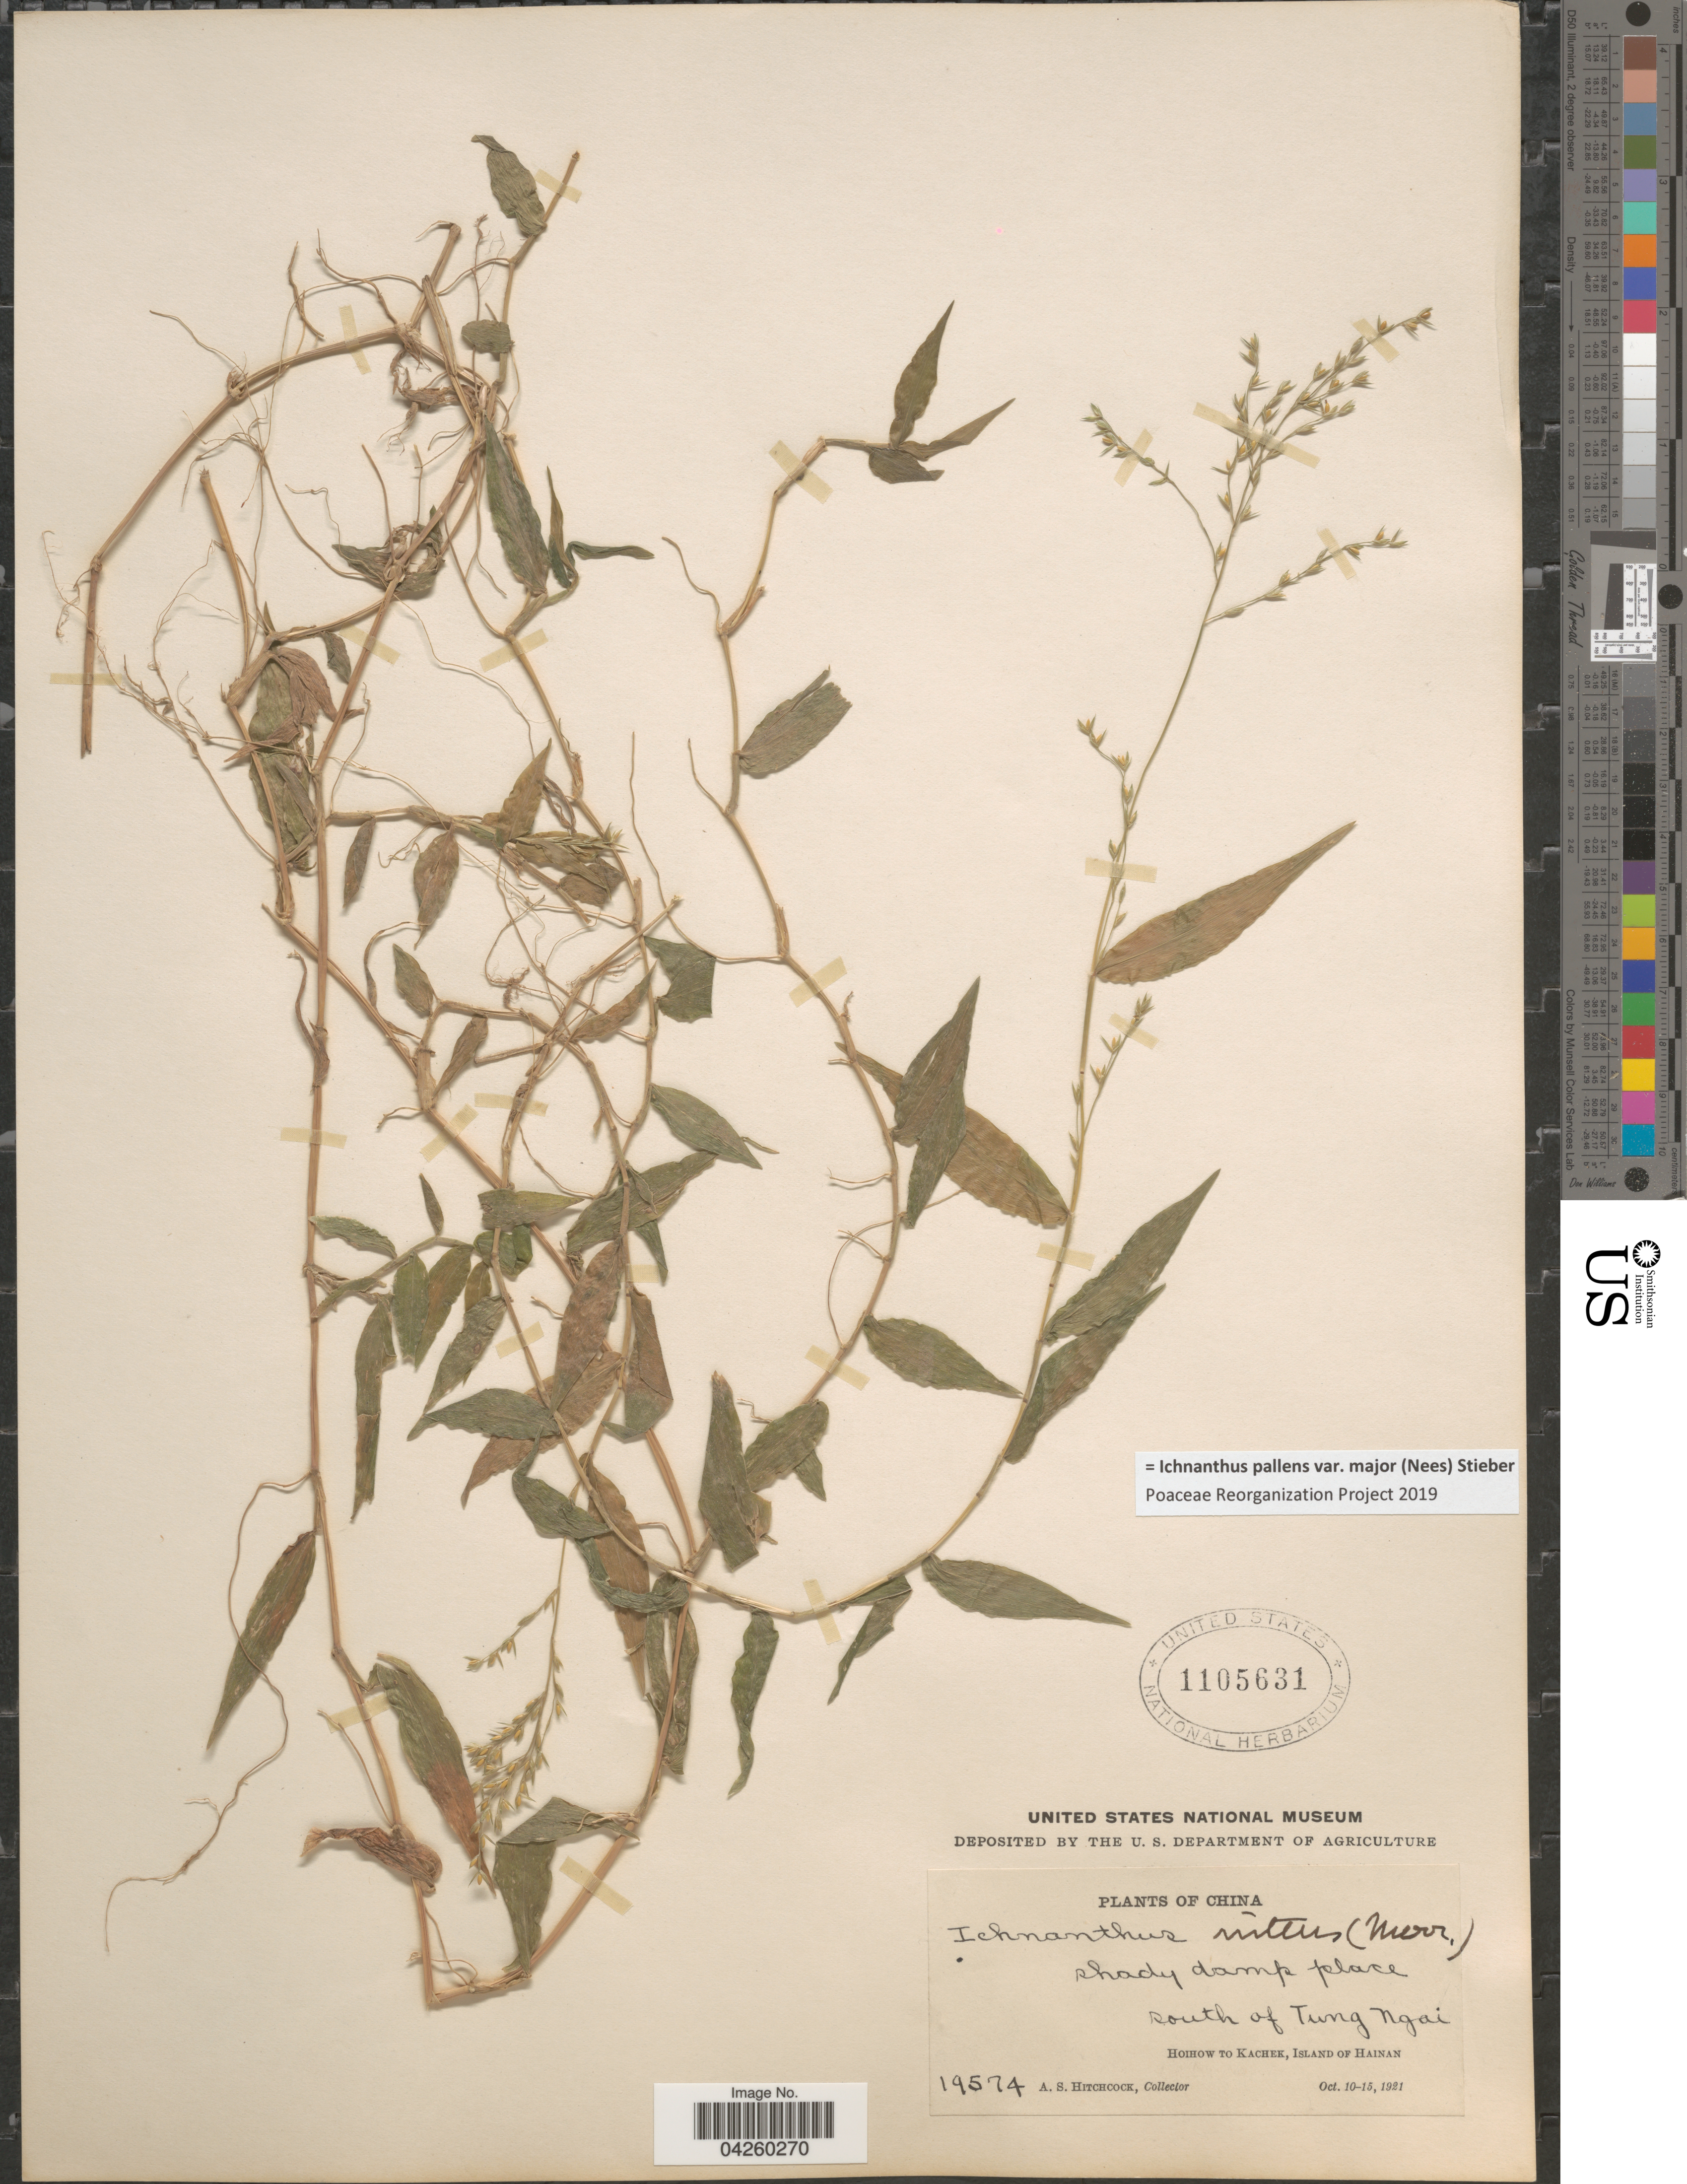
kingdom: Plantae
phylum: Tracheophyta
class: Liliopsida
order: Poales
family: Poaceae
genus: Ichnanthus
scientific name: Ichnanthus pallens var. major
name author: (Nees) Stieber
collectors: A. S. Hitchcock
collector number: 19574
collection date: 1921-10-10/1921-10-15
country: China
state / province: Hainan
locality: South of Tung Ngai. Hoihow to Kachek, Island of Hainan.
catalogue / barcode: US 1105631